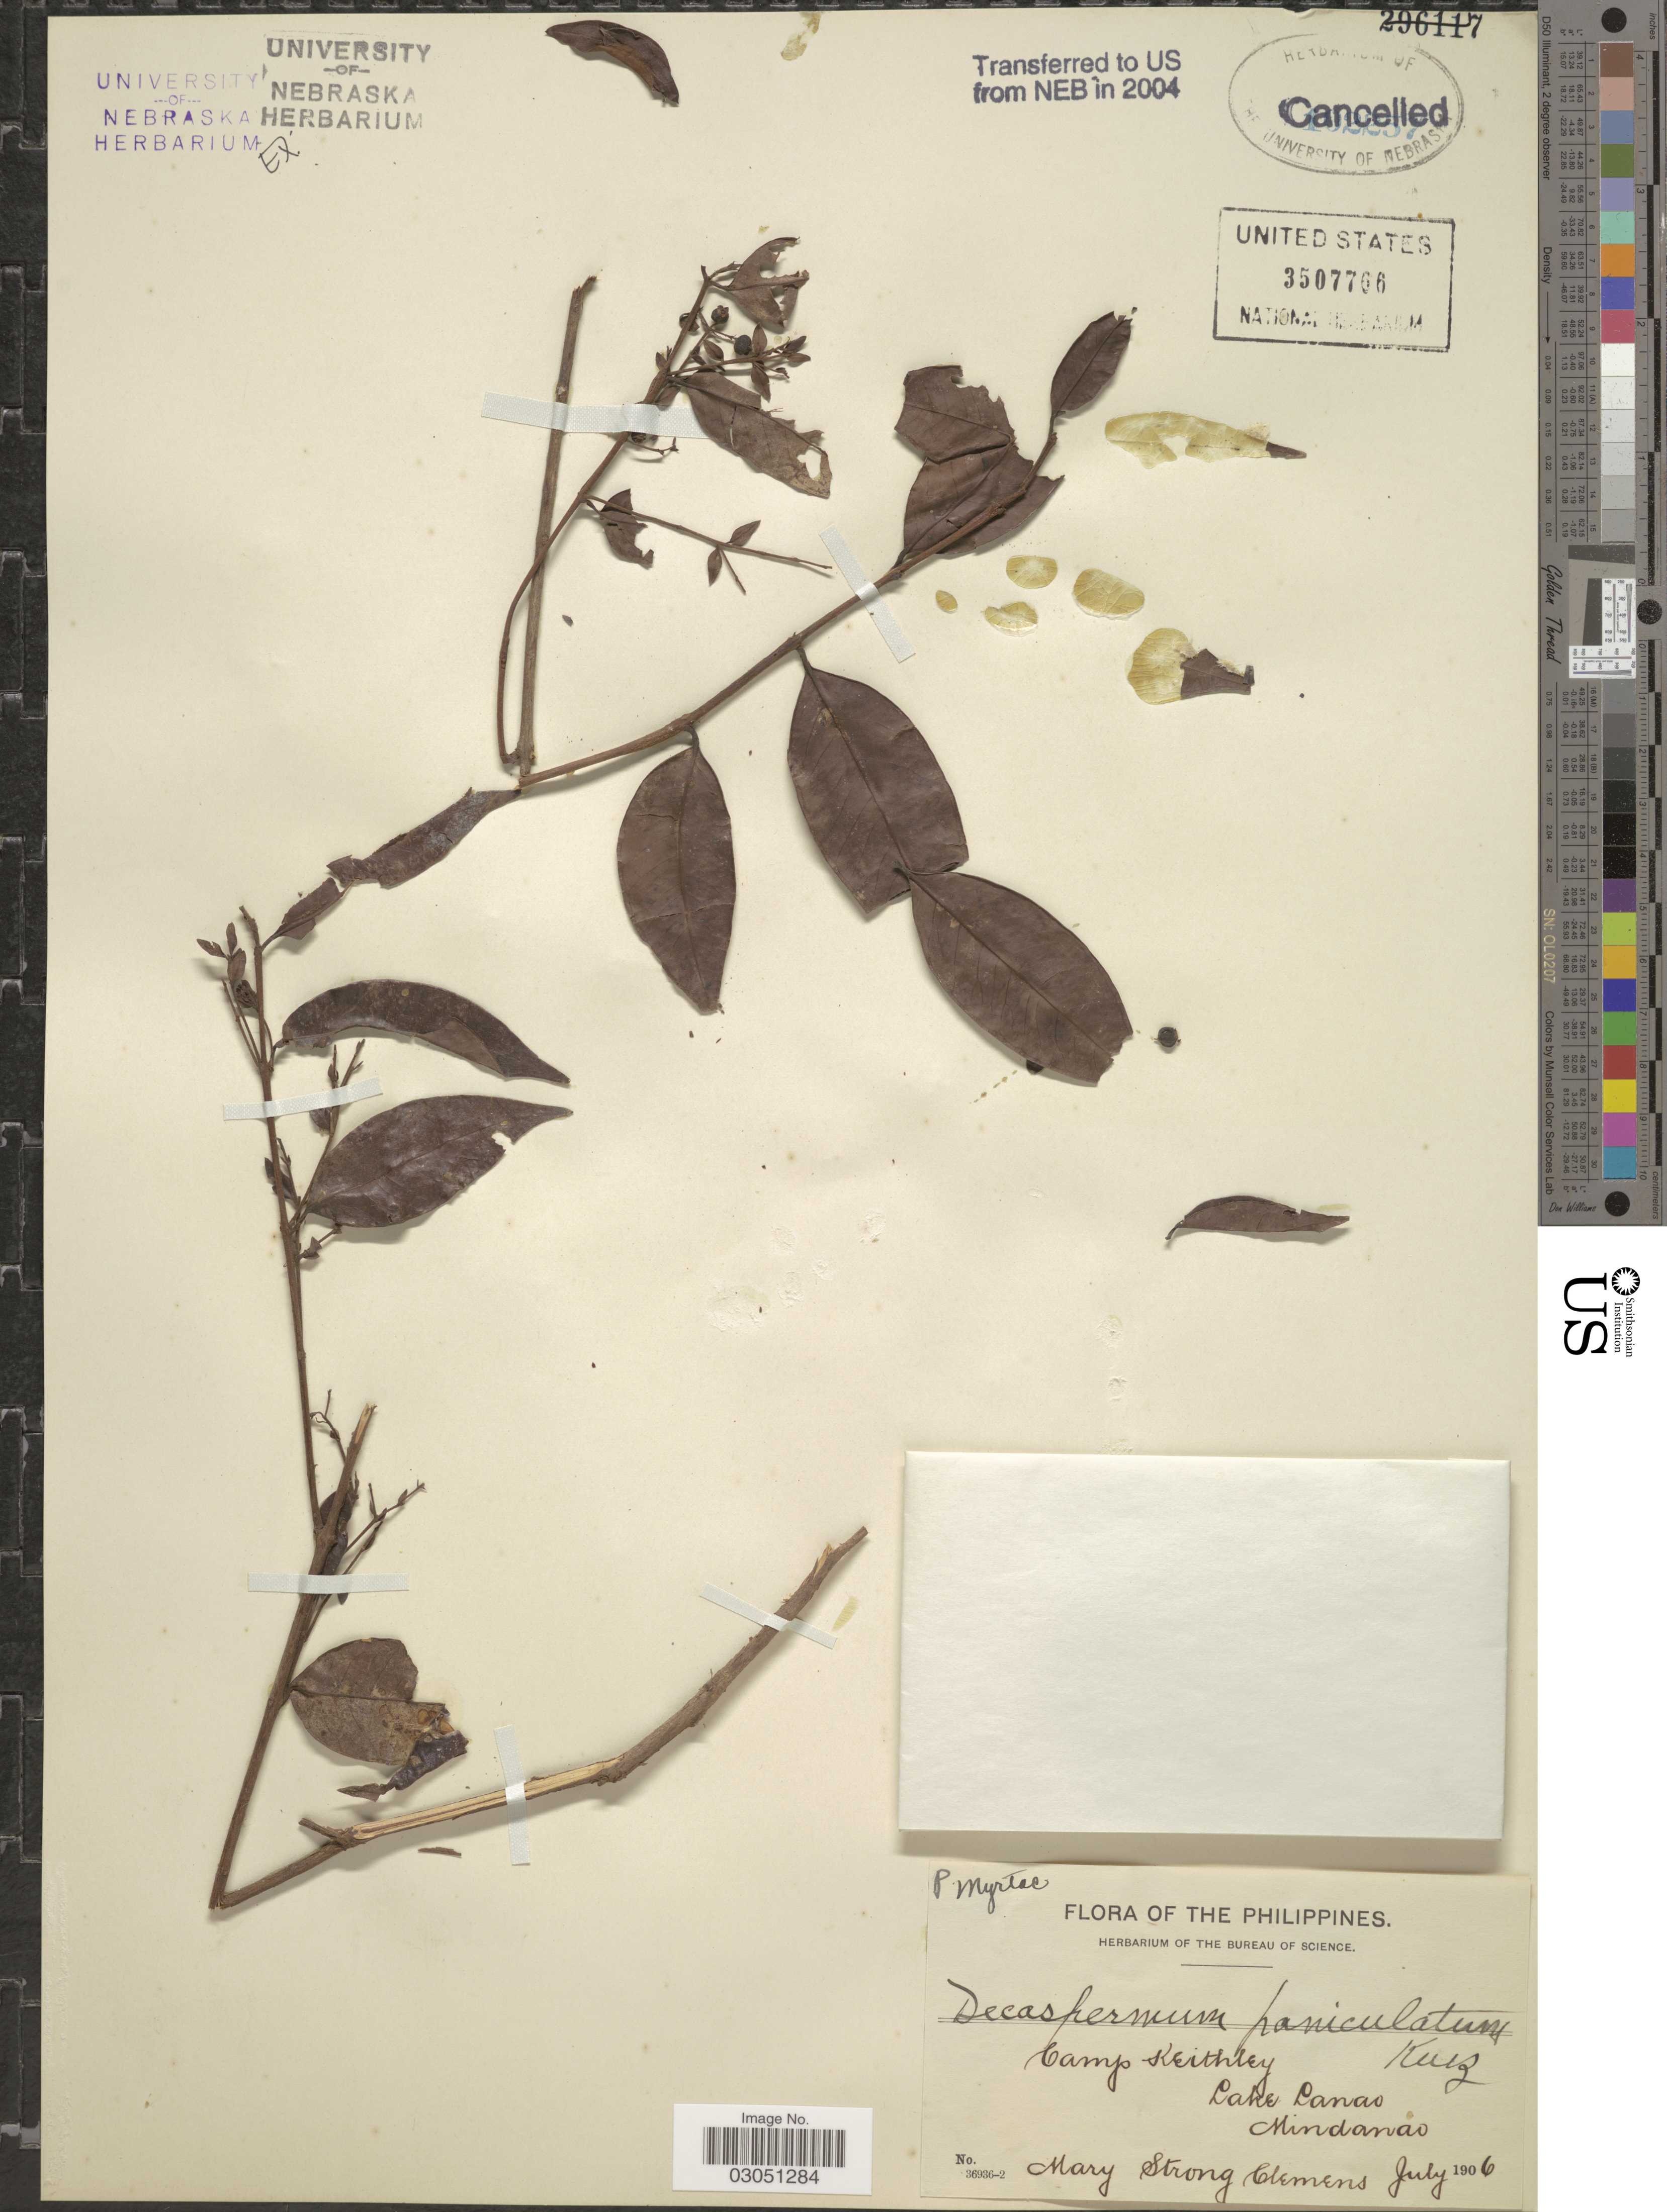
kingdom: Plantae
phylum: Tracheophyta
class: Magnoliopsida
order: Myrtales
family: Myrtaceae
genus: Decaspermum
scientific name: Decaspermum fruticosum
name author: J.R. Forst. & G. Forst.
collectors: M. S. Clemens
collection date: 1906-07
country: Philippines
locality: Camp Keithly, Lake Lanao, Mindanao.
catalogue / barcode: US 3507766